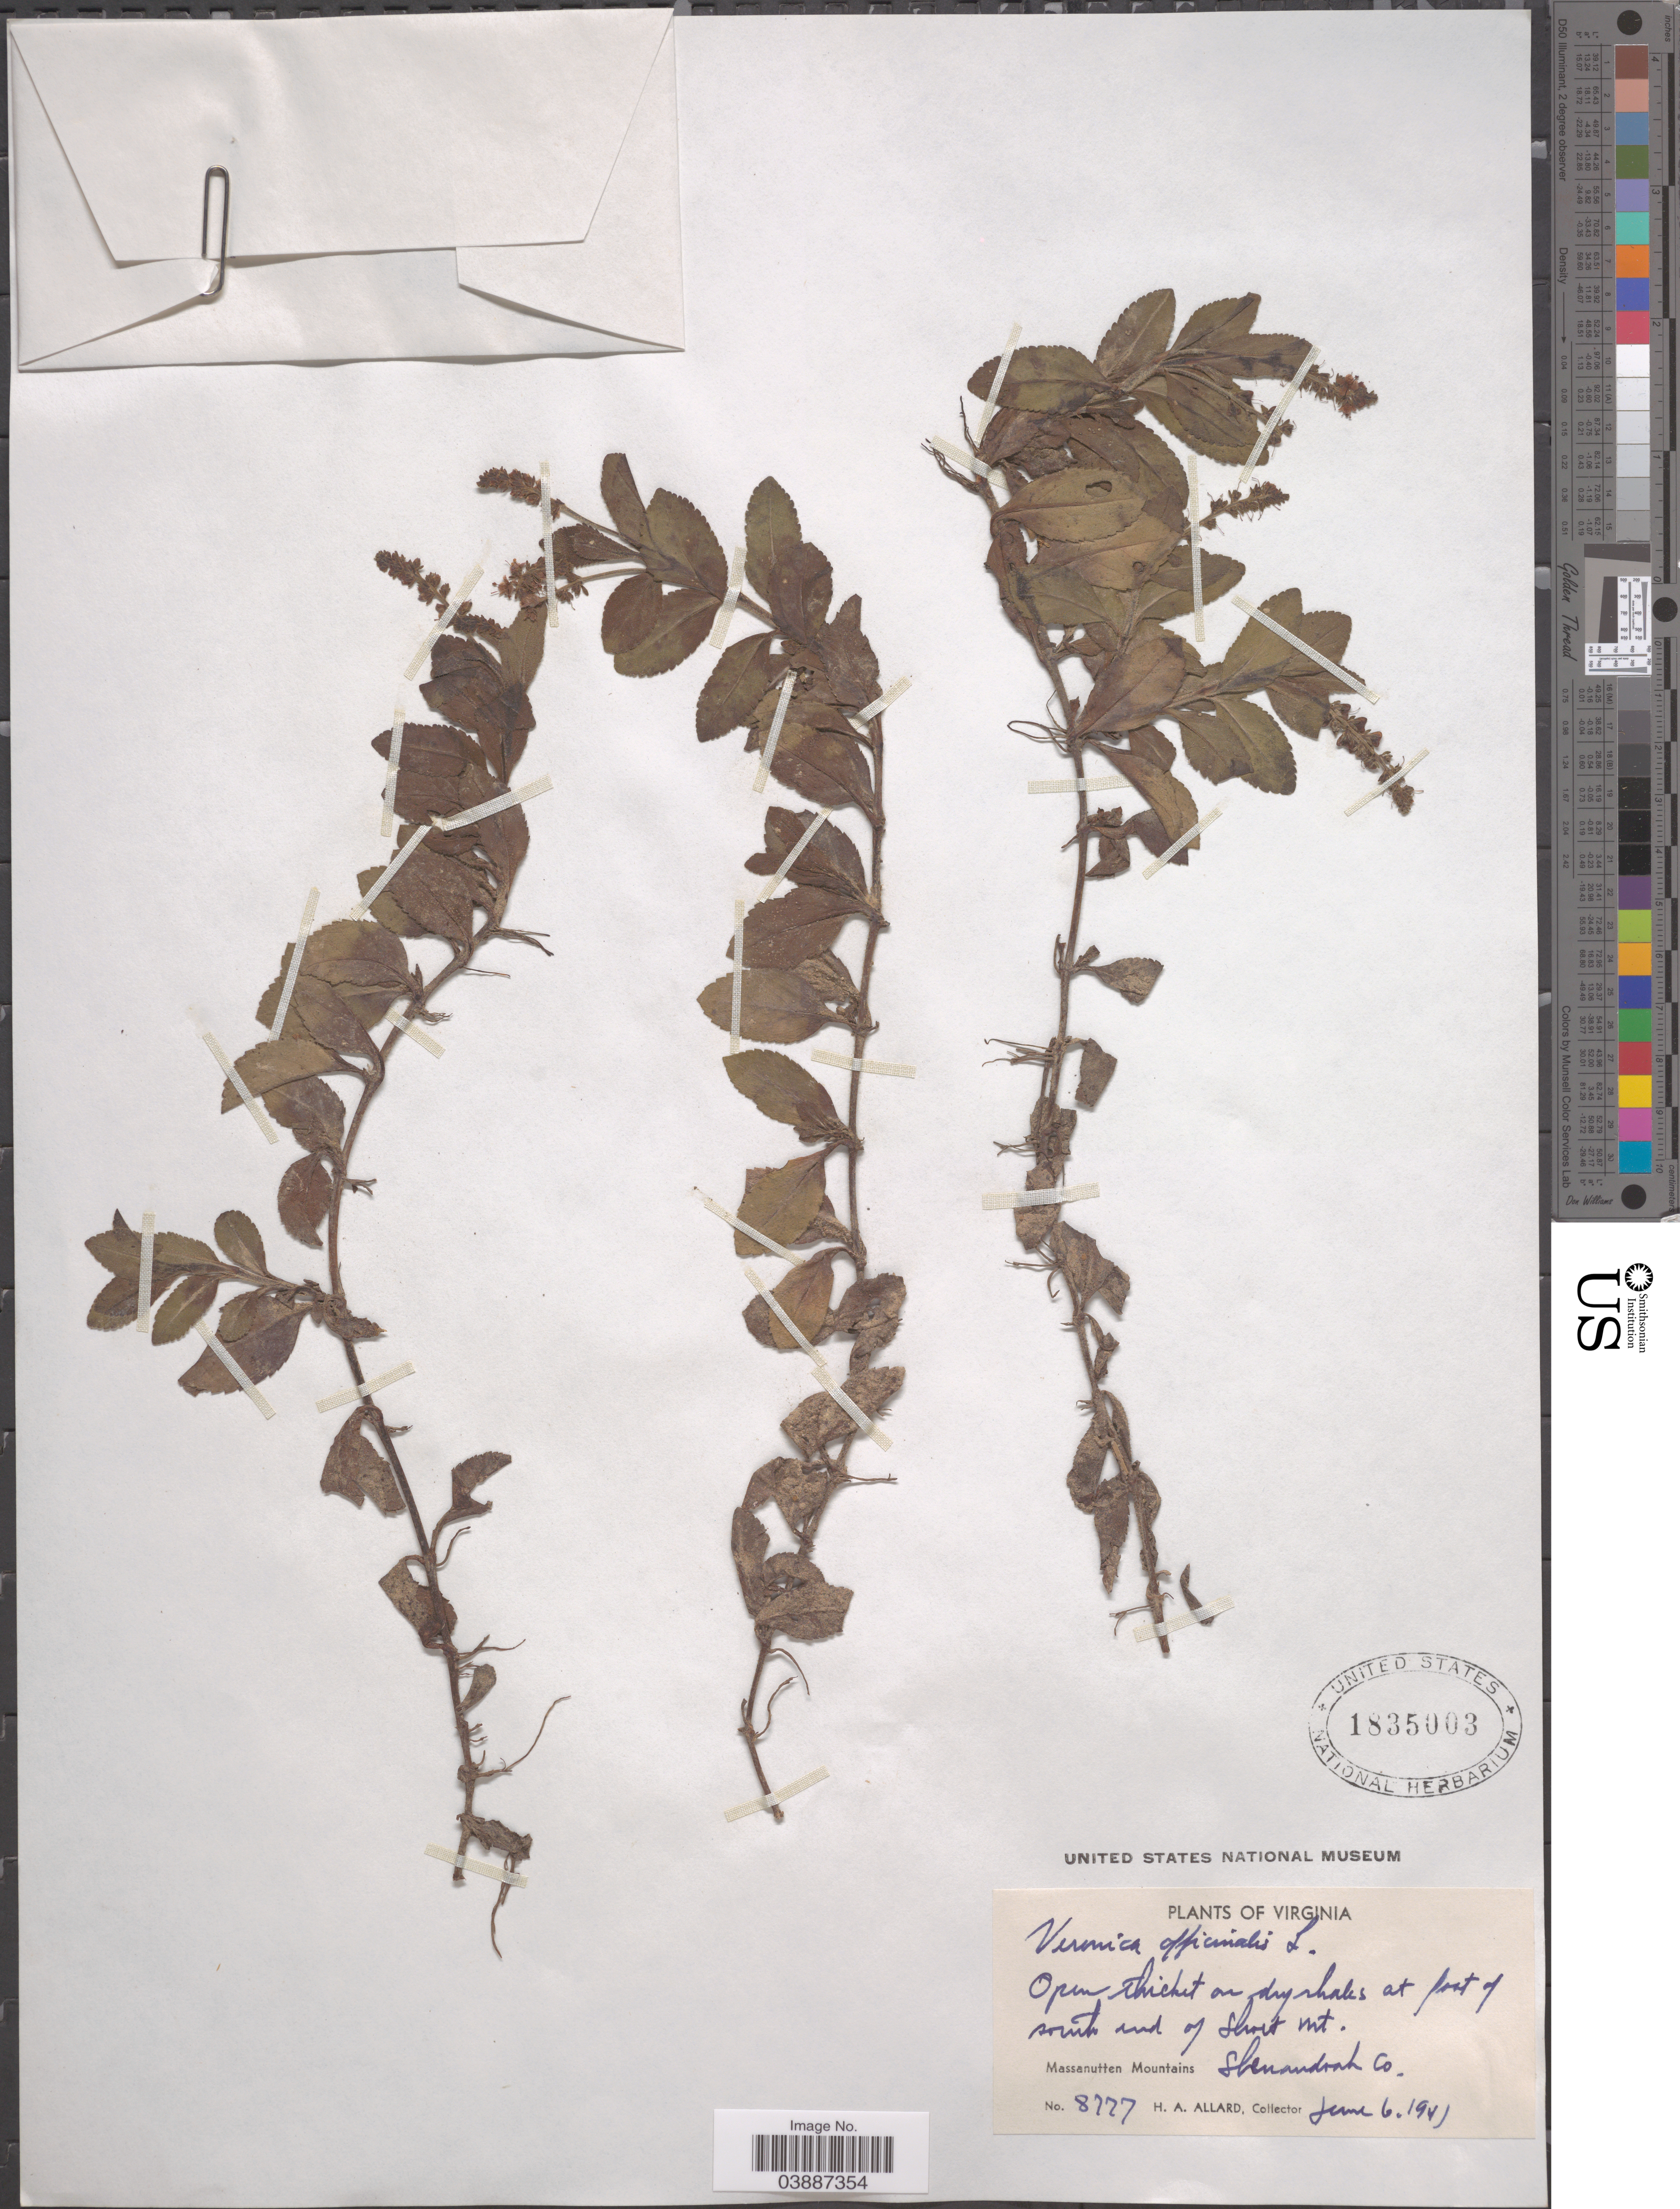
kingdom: Plantae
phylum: Tracheophyta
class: Magnoliopsida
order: Lamiales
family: Plantaginaceae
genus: Veronica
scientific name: Veronica officinalis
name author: L.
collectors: H. A. Allard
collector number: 8777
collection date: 1941-06-06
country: United States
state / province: Virginia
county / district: Shenandoah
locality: At foot of south end of Short Mt. Massanutten Mountains. Shenandoah Co.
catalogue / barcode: US 1835003